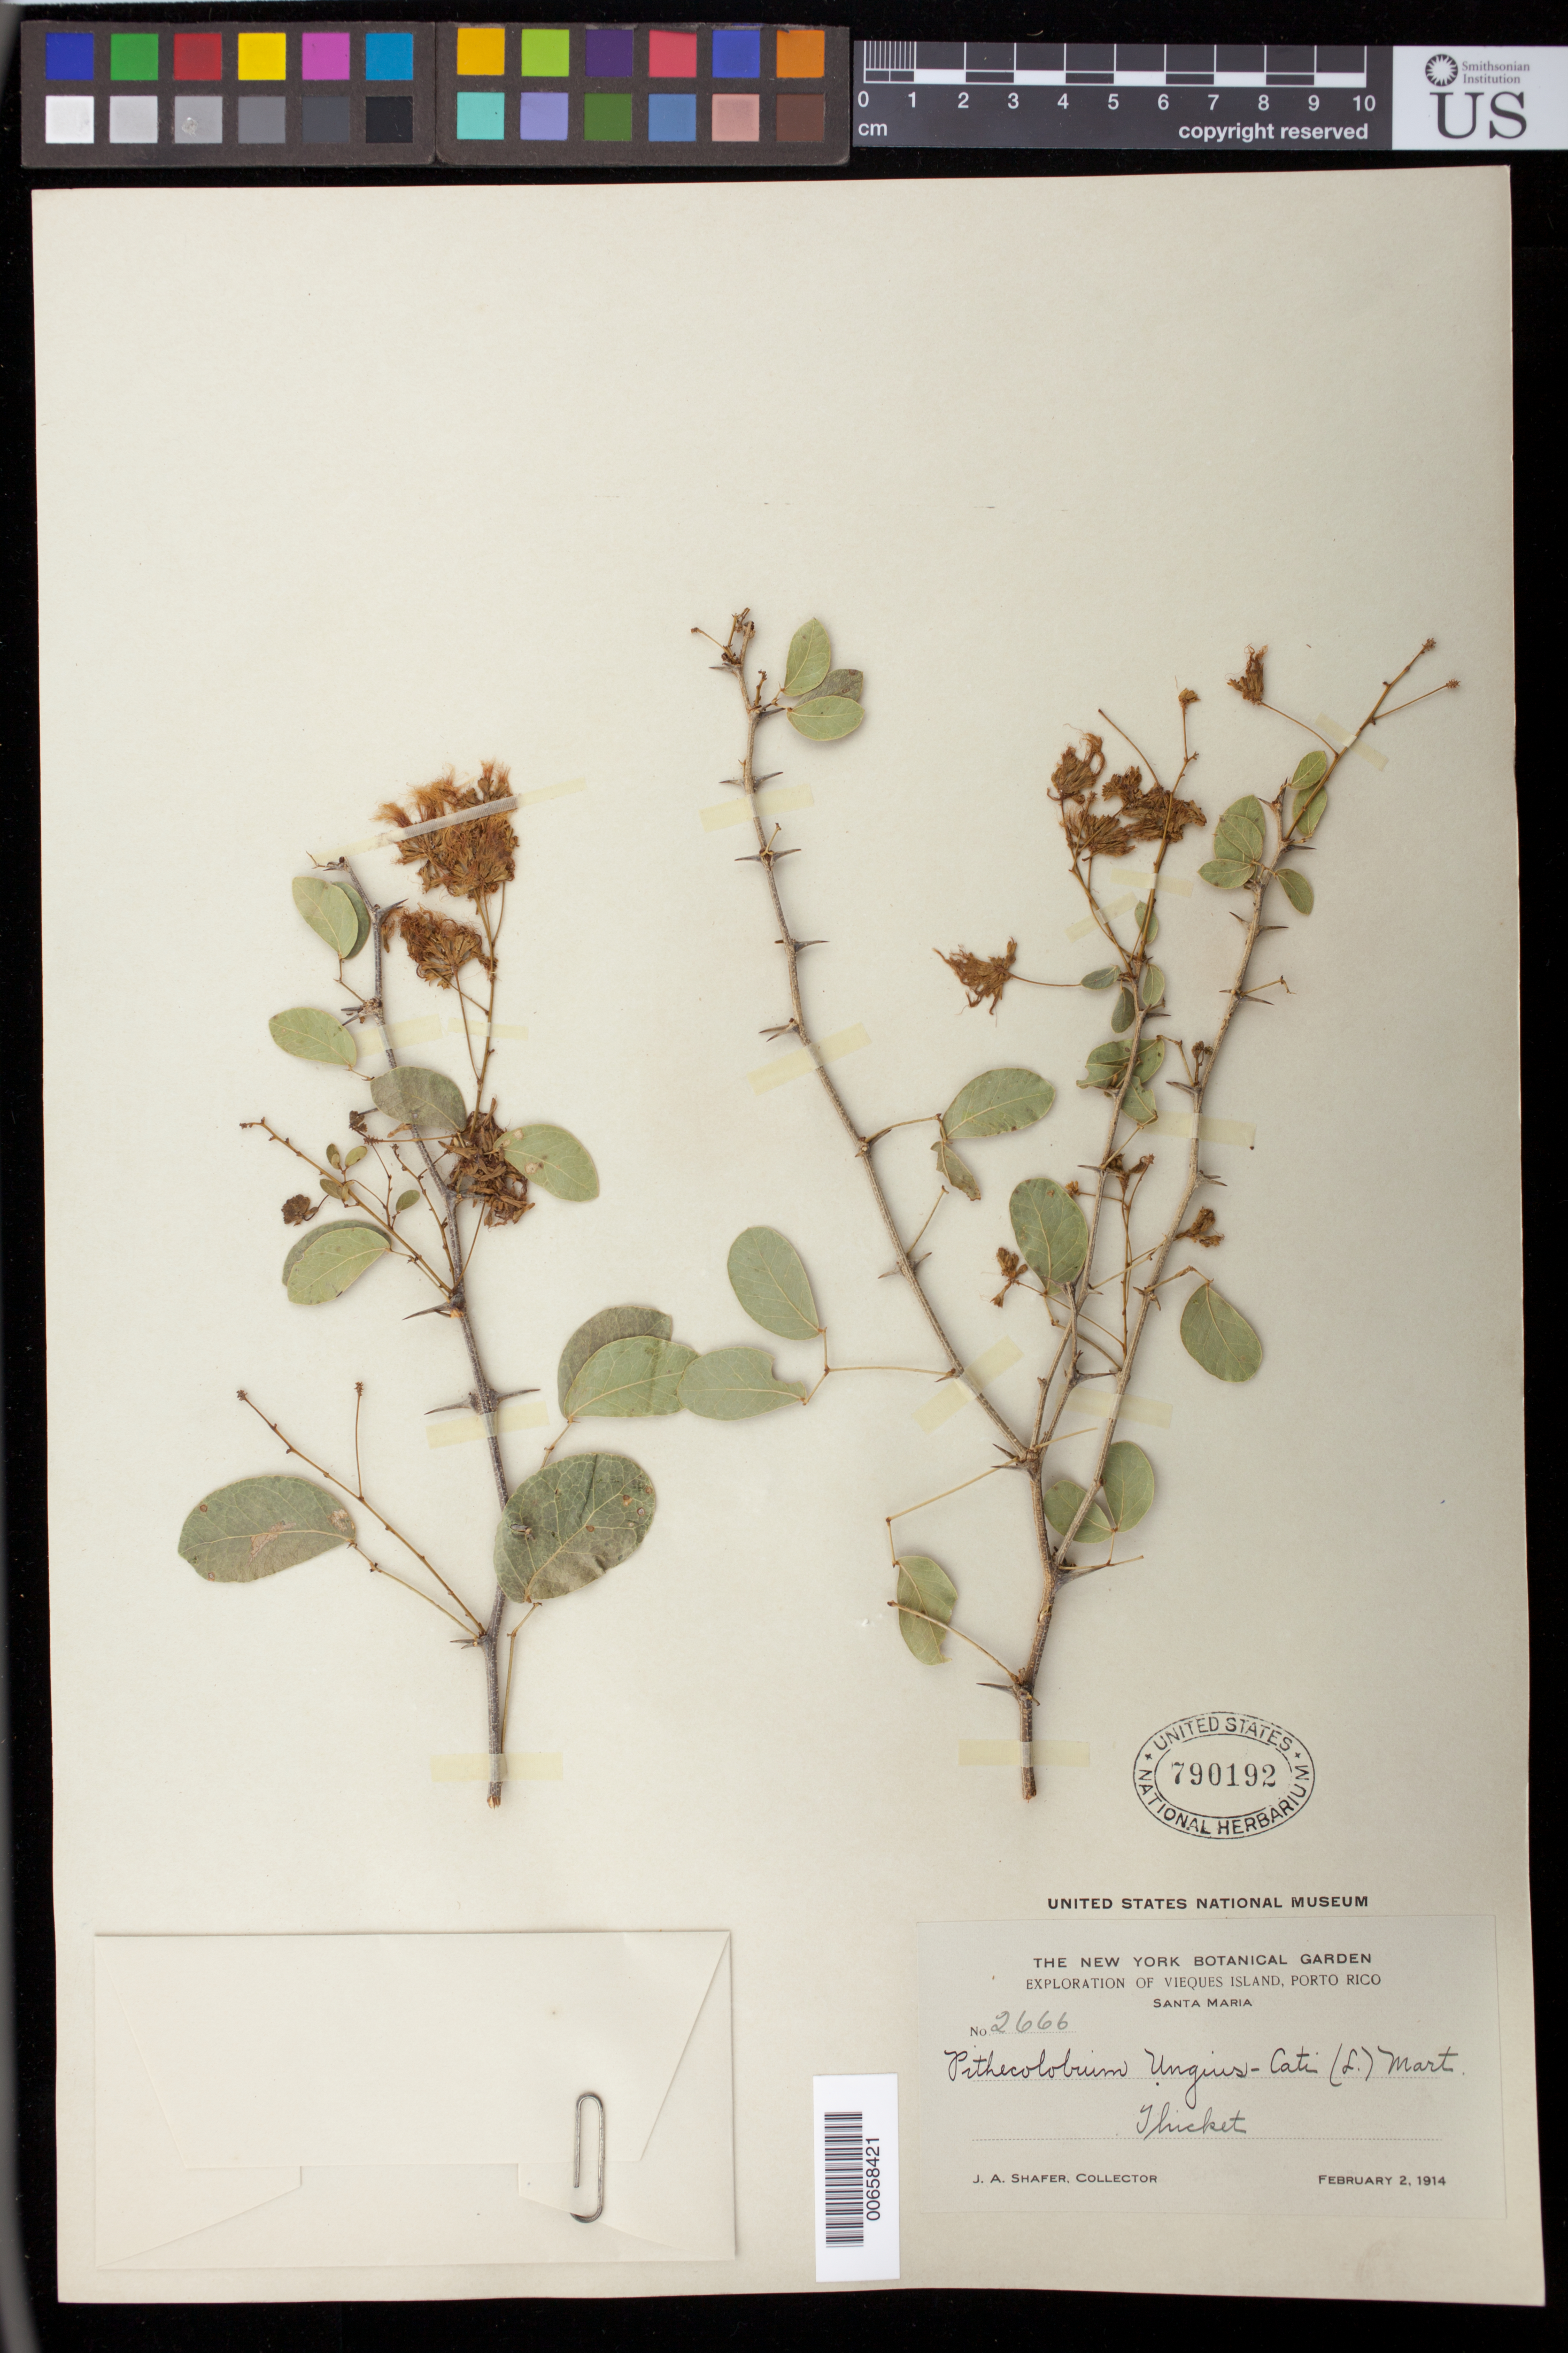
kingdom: Plantae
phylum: Tracheophyta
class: Magnoliopsida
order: Fabales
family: Fabaceae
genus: Pithecellobium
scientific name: Pithecellobium unguis-cati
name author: (L.) Benth.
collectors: J. A. Shafer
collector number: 2666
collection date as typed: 02 Feb 1914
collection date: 1914-02-02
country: Puerto Rico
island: Vieques Island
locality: Santa Maria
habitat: Thicket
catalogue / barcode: US 790192